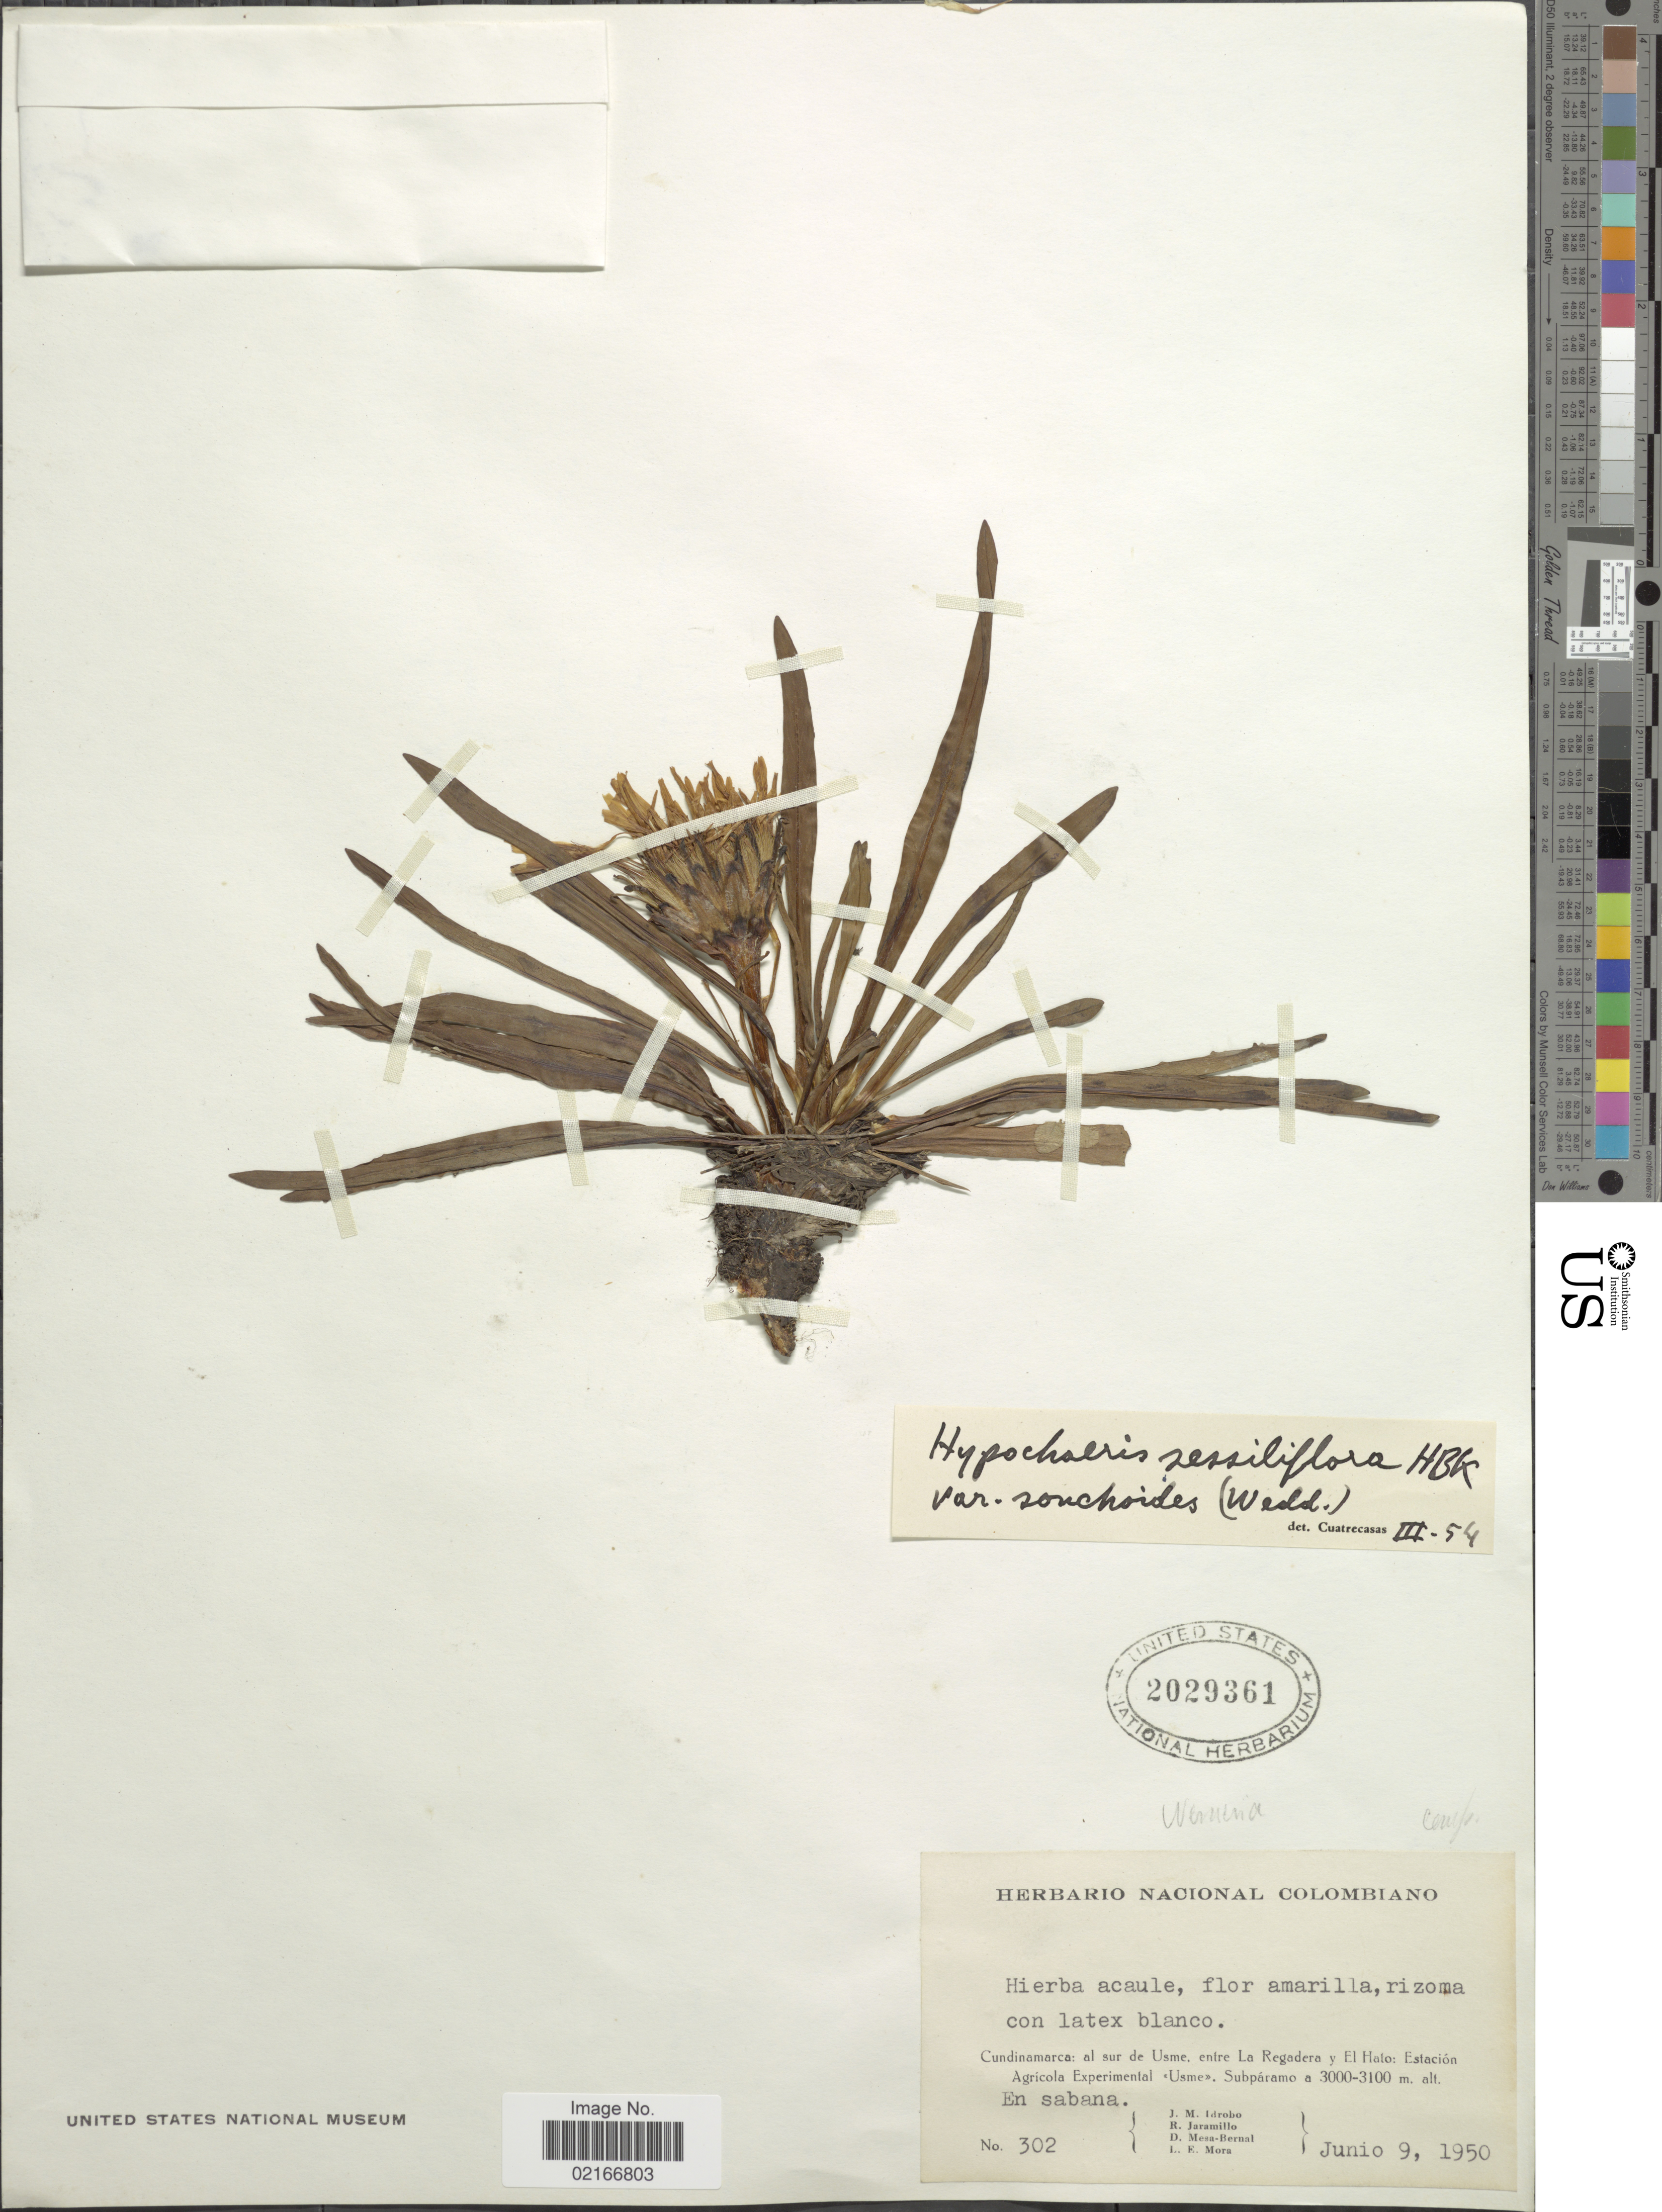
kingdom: Plantae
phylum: Tracheophyta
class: Magnoliopsida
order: Asterales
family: Asteraceae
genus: Hypochaeris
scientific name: Hypochaeris sessiliflora f. caulescens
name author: Hieron.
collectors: J. M. Idrobo, R. Jaramillo M., D. Mesa Bernal & L. Mora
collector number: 302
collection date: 1950-06-09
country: Colombia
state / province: Cundinamarca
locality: Al sur de Usme, entre La Regadera y El Halo: Estación Agricola Esperimental <<Usme>>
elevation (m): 3000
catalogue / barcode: US 2029361